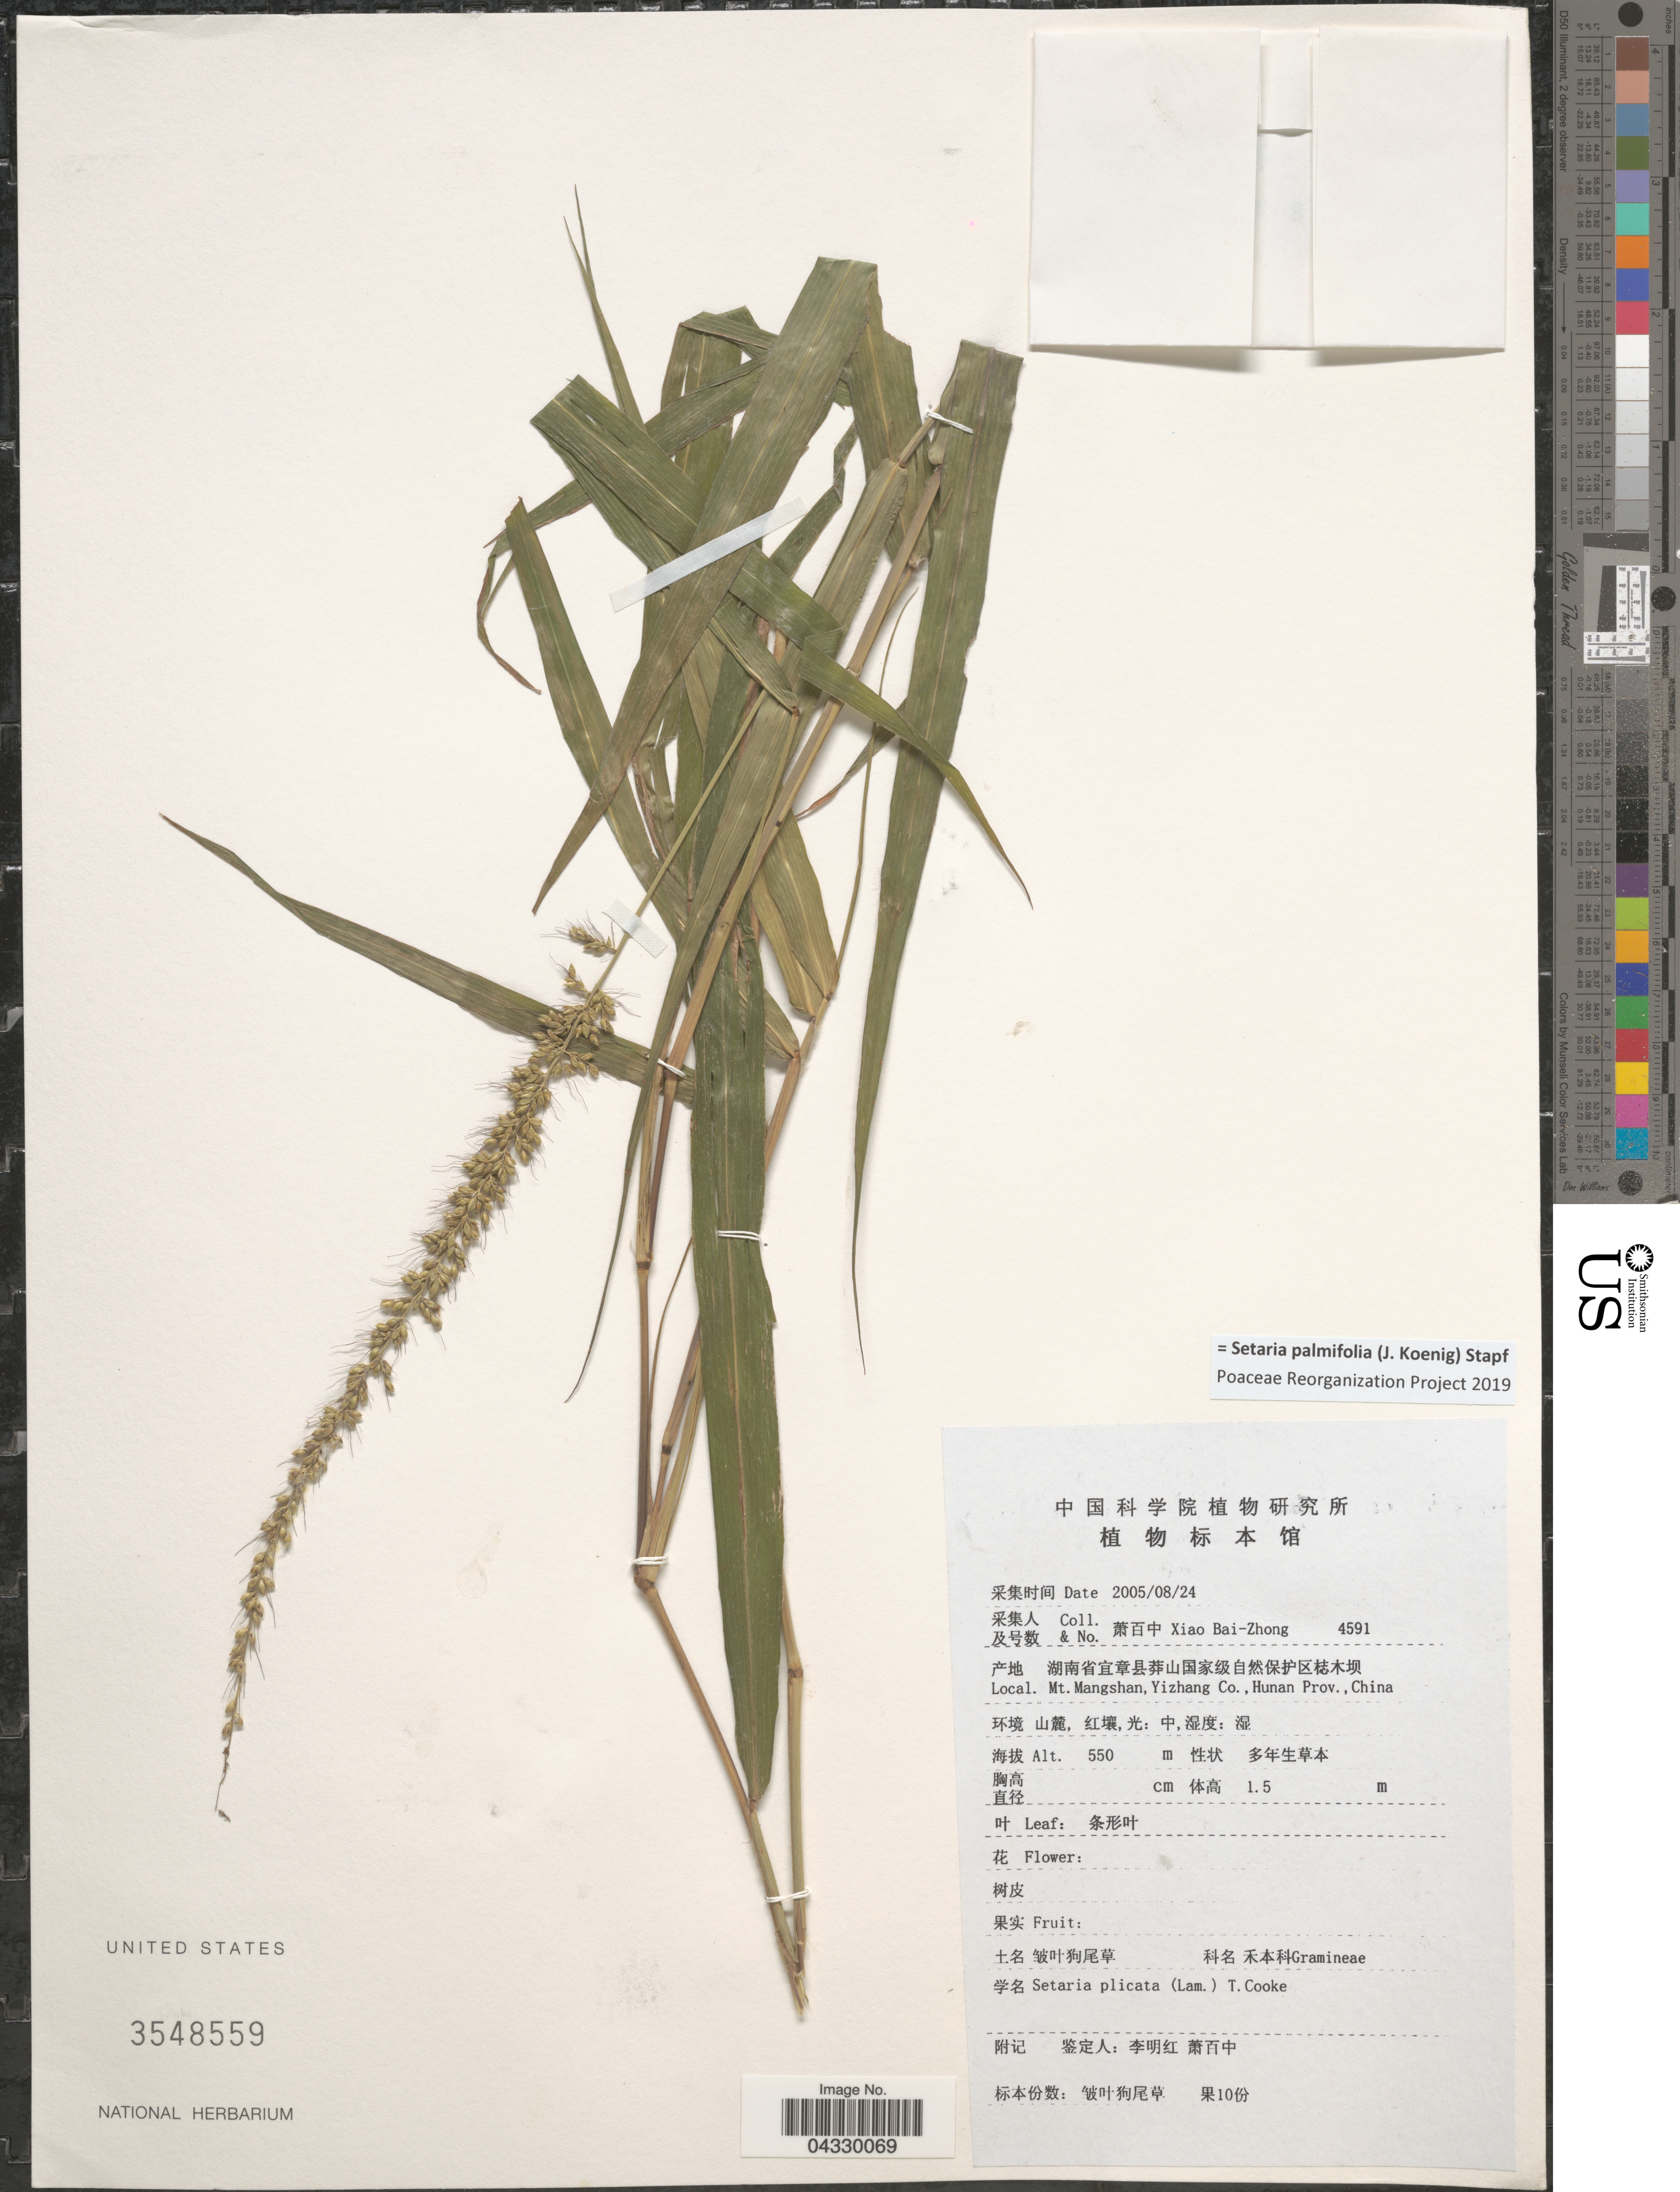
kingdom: Plantae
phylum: Tracheophyta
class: Liliopsida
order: Poales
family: Poaceae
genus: Setaria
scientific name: Setaria palmifolia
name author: (J. Koenig) Stapf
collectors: B. Z. Xiao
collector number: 4591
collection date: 2005-08-24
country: China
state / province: Hunan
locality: Mt. Mangshan, Yizhang Co.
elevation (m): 550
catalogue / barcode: US 3548559